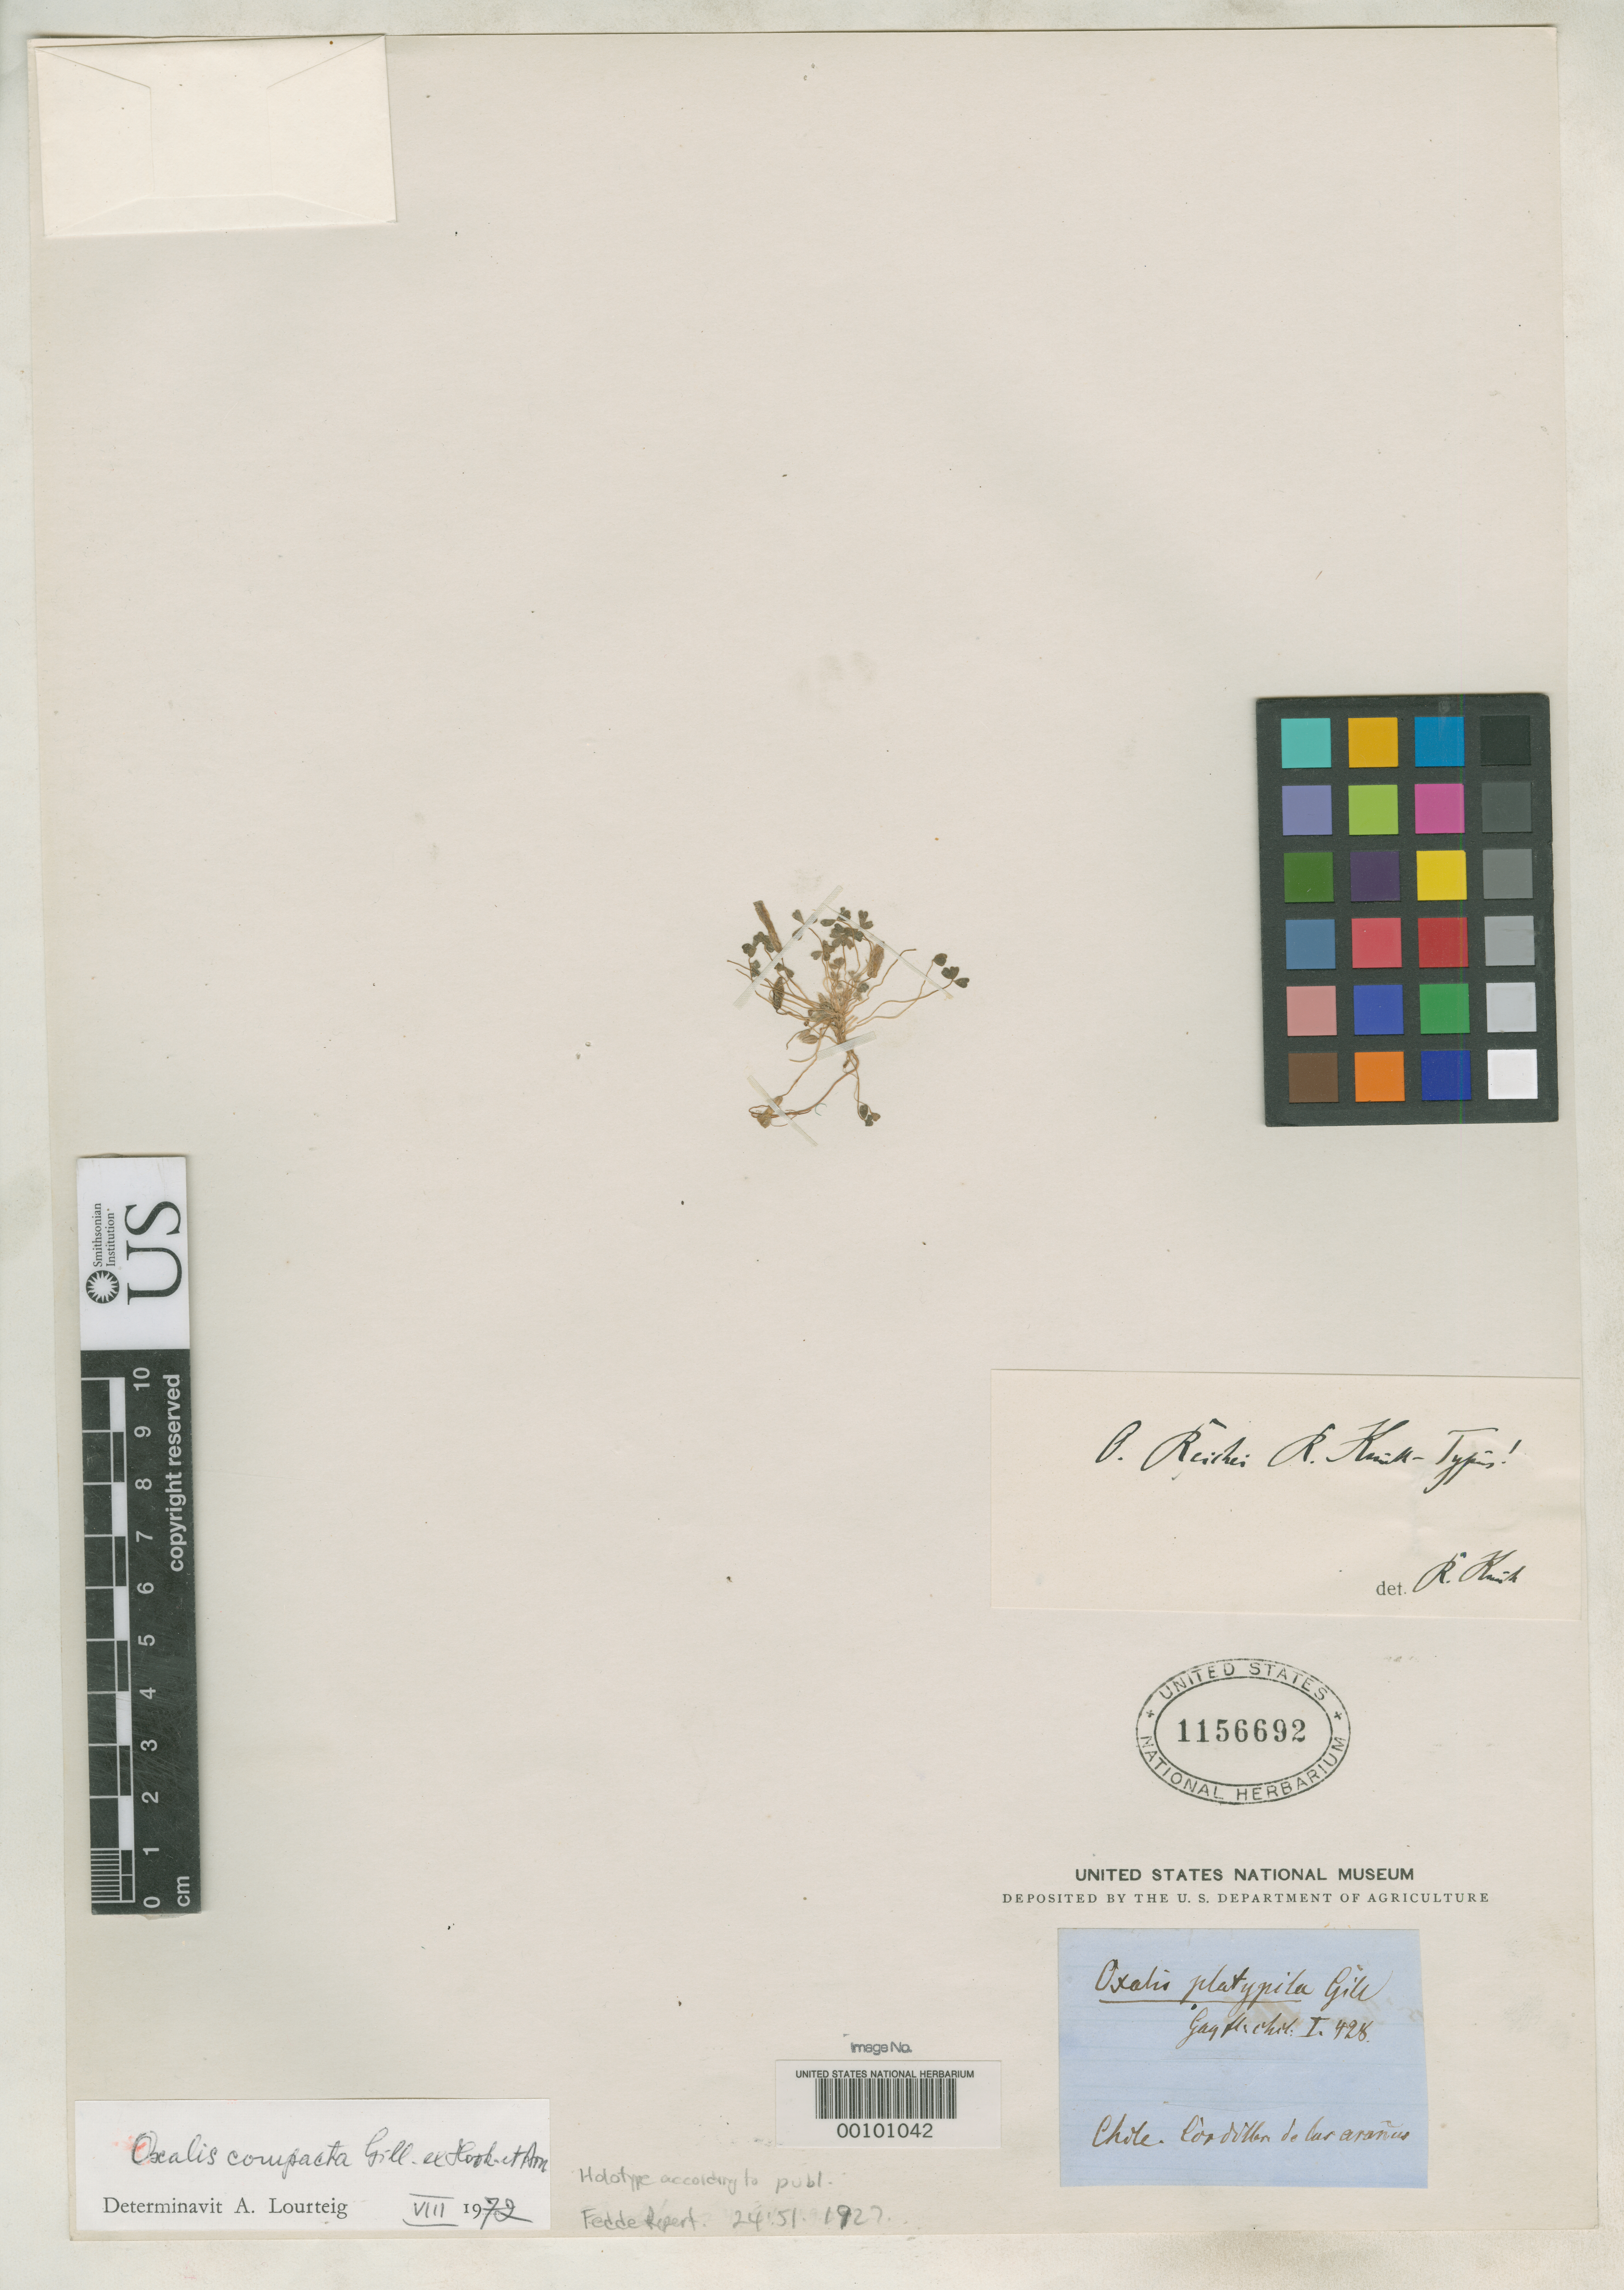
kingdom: Plantae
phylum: Tracheophyta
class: Magnoliopsida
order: Oxalidales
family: Oxalidaceae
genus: Oxalis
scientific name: Oxalis reichii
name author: R. Knuth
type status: Holotype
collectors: R. A. Philippi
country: Chile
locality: Cordillera de las Aranas.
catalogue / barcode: US 1156692